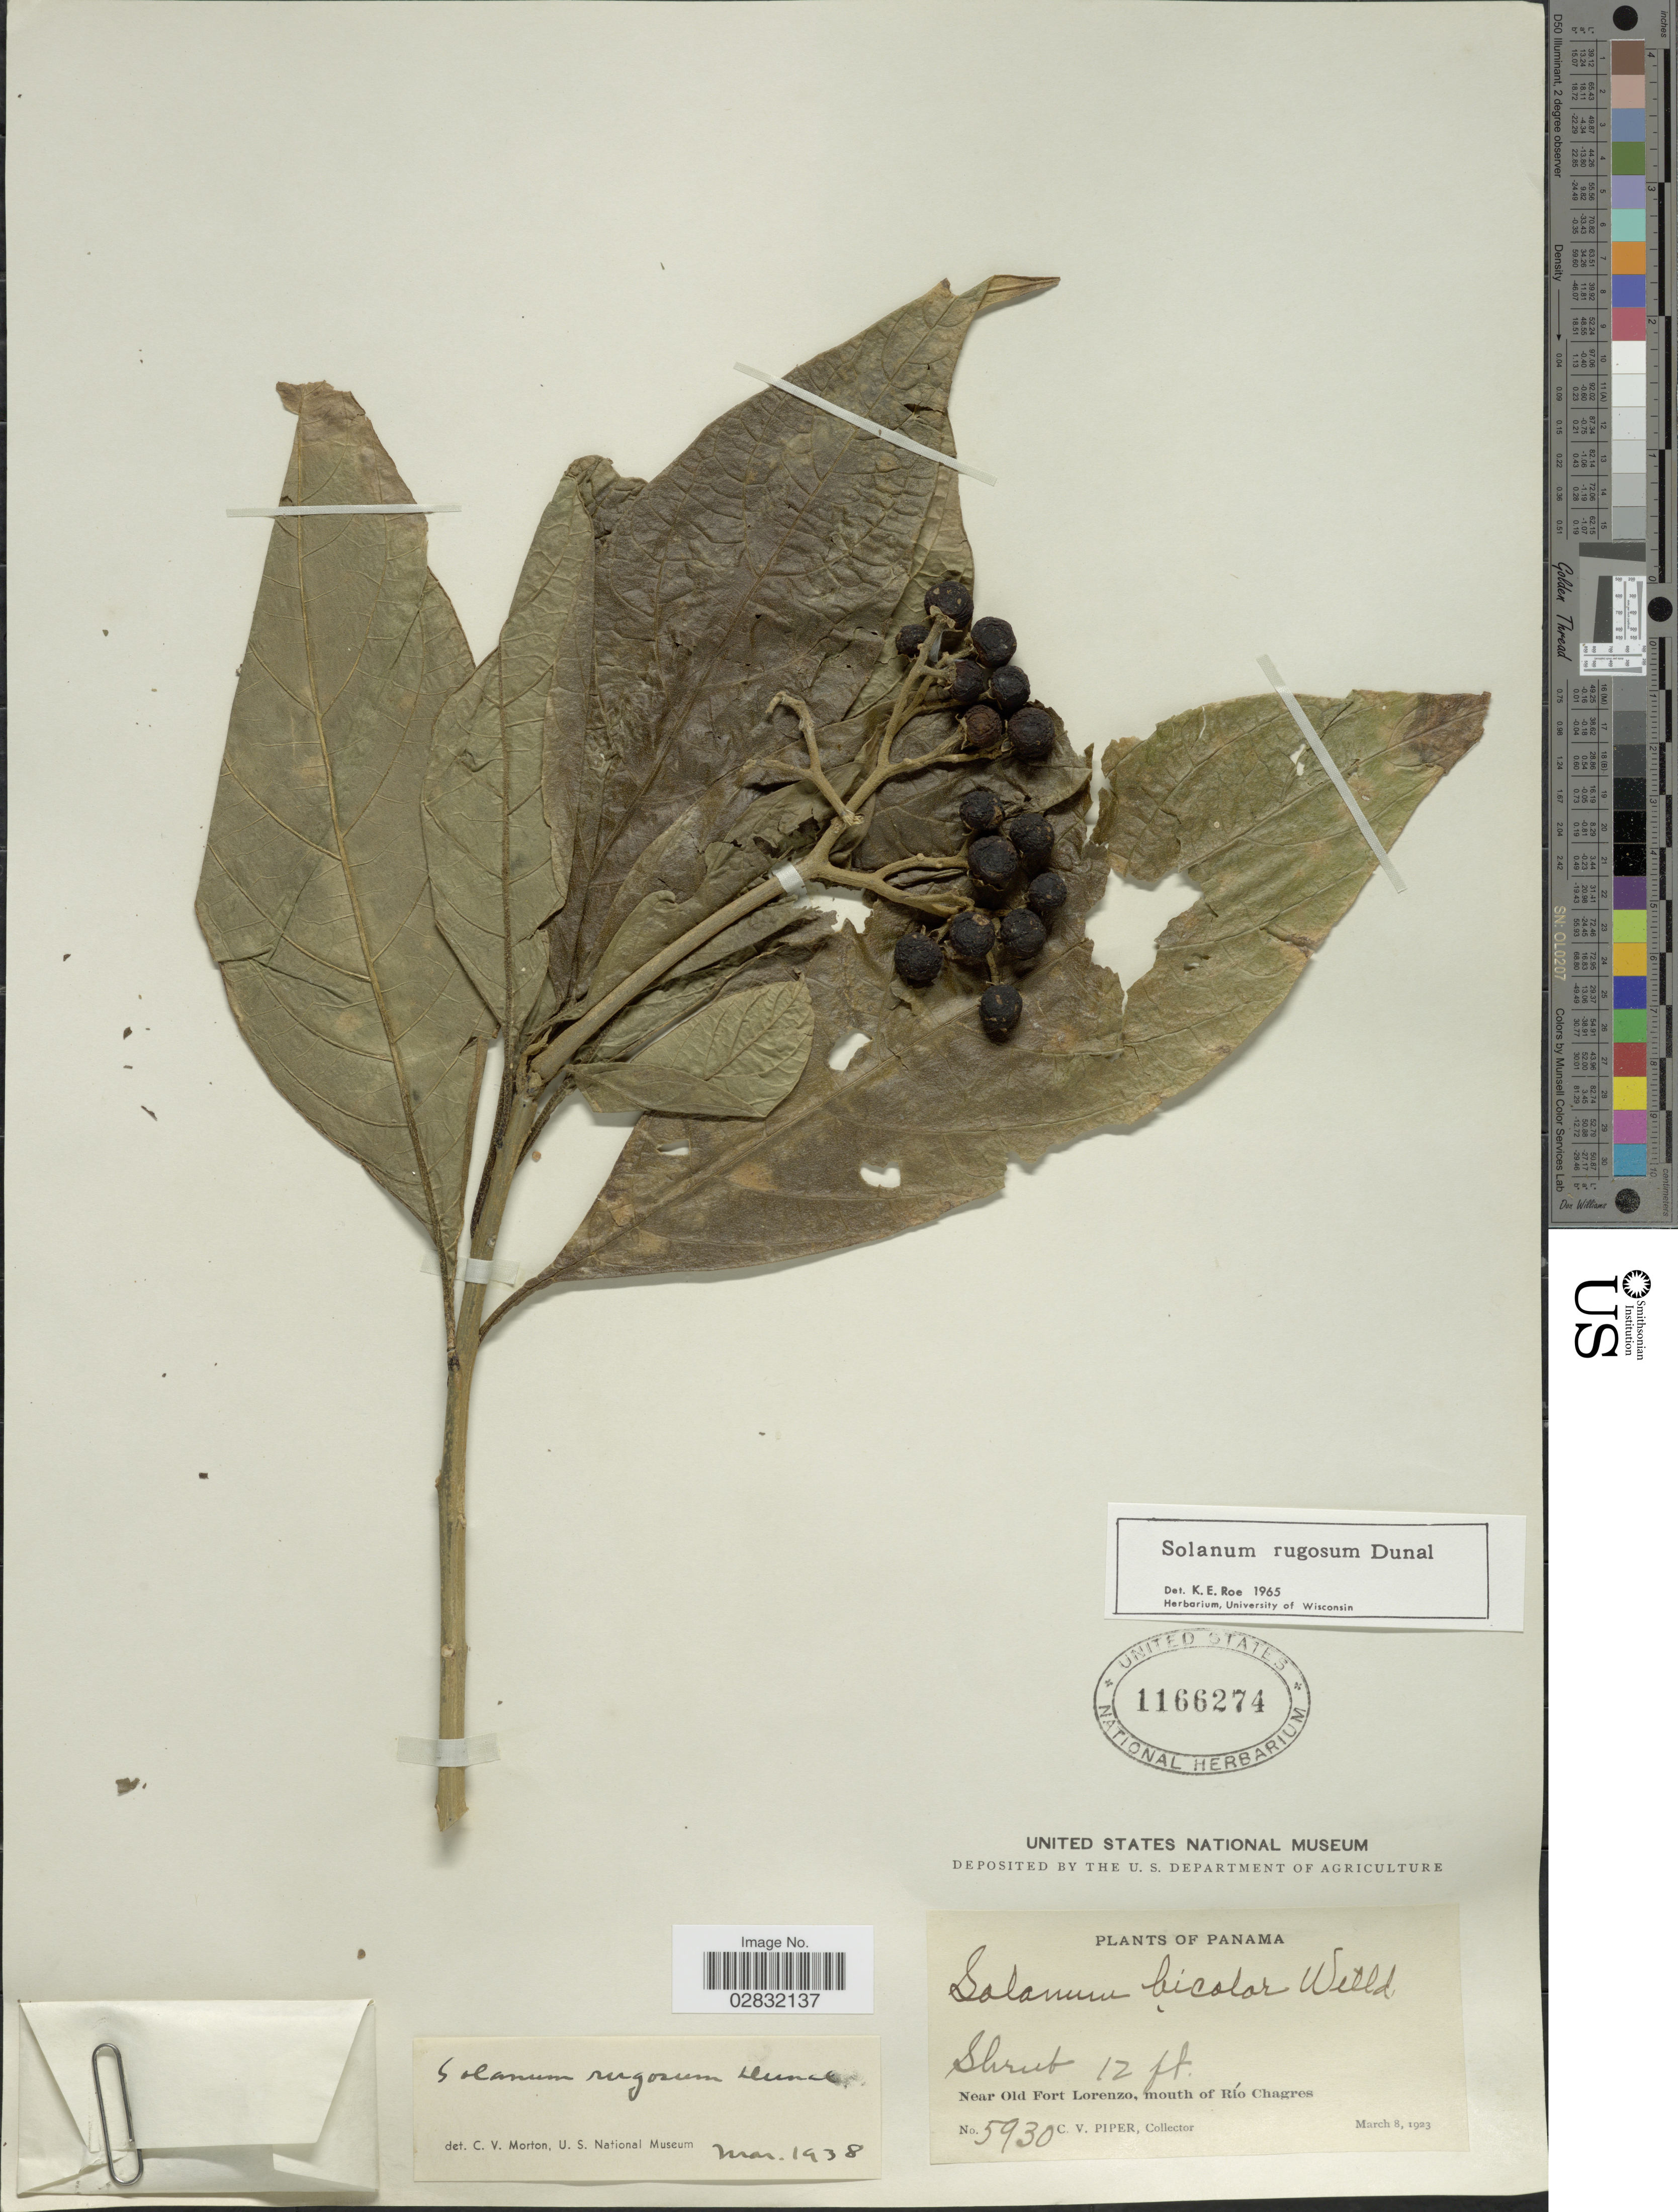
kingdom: Plantae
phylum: Tracheophyta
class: Magnoliopsida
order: Solanales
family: Solanaceae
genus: Solanum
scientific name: Solanum rugosum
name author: Dunal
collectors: C. V. Piper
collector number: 5930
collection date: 1923-03-08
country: Panama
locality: Near Old Fort Lorenzo, mouth of Río Chagres.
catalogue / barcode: US 1166274